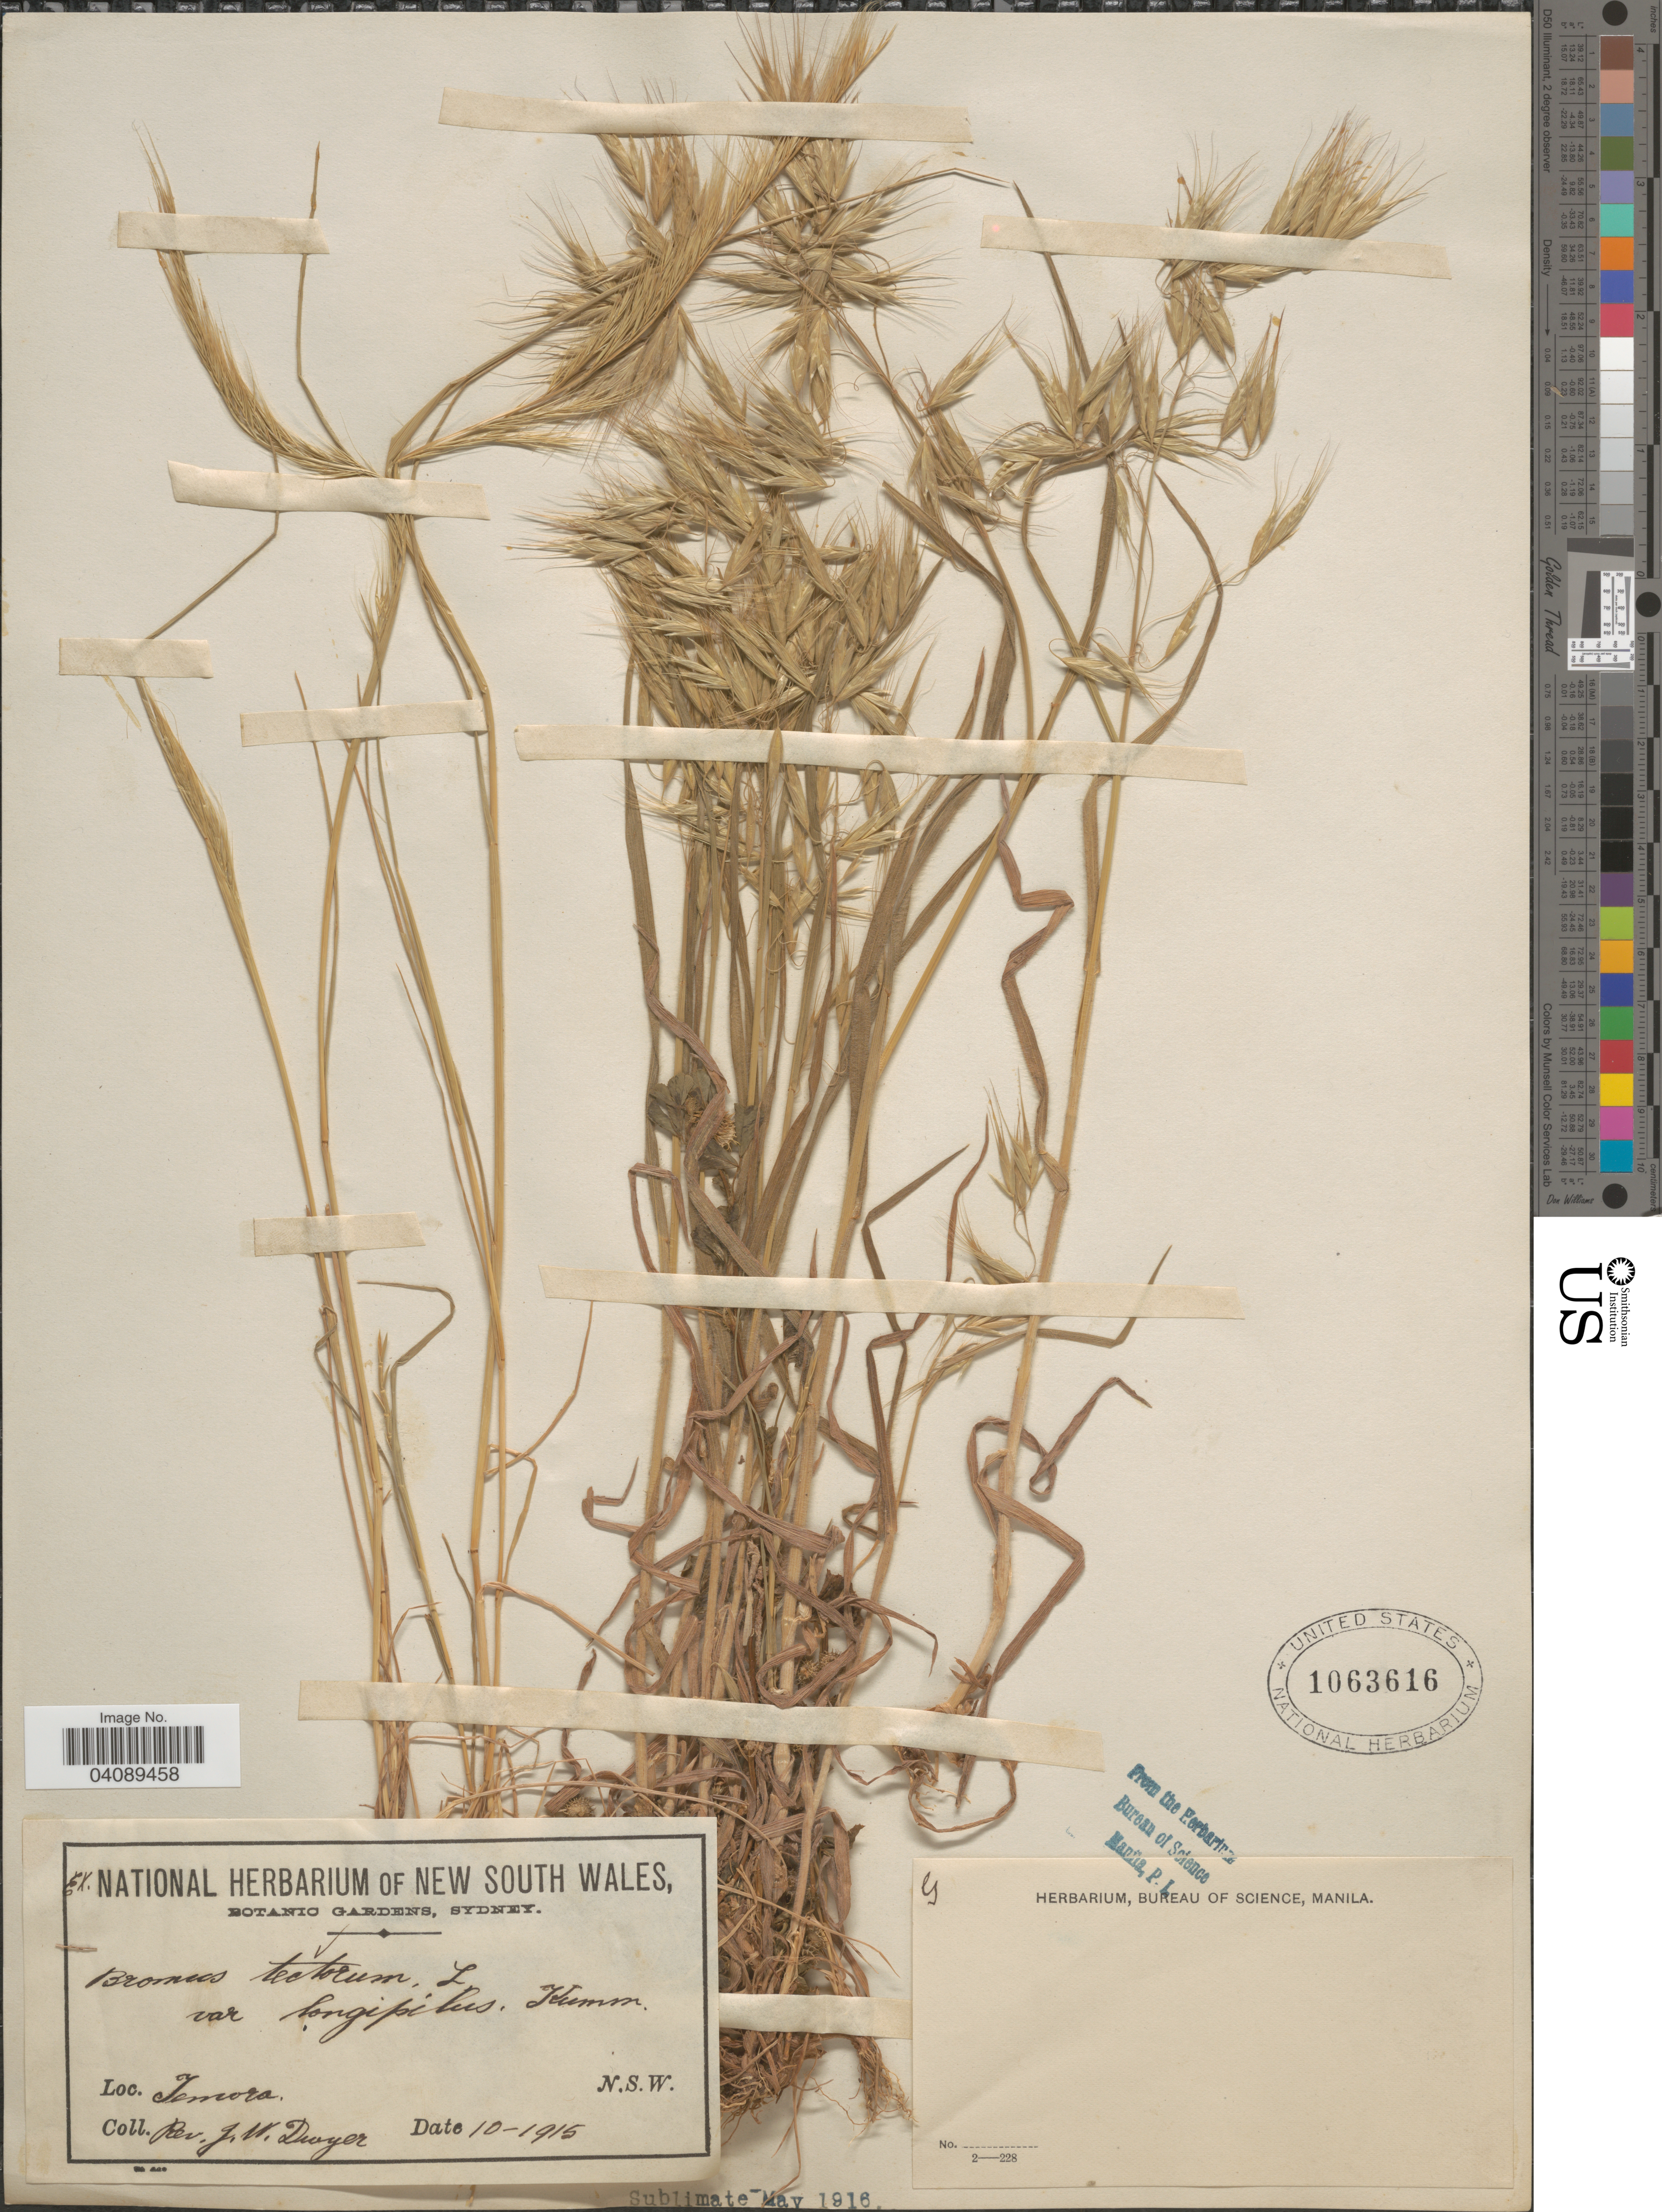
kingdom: Plantae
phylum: Tracheophyta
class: Liliopsida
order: Poales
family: Poaceae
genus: Bromus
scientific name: Bromus tectorum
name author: L.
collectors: J. Dwyer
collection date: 1915-10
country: Australia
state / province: New South Wales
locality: Temora.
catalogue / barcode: US 1063616